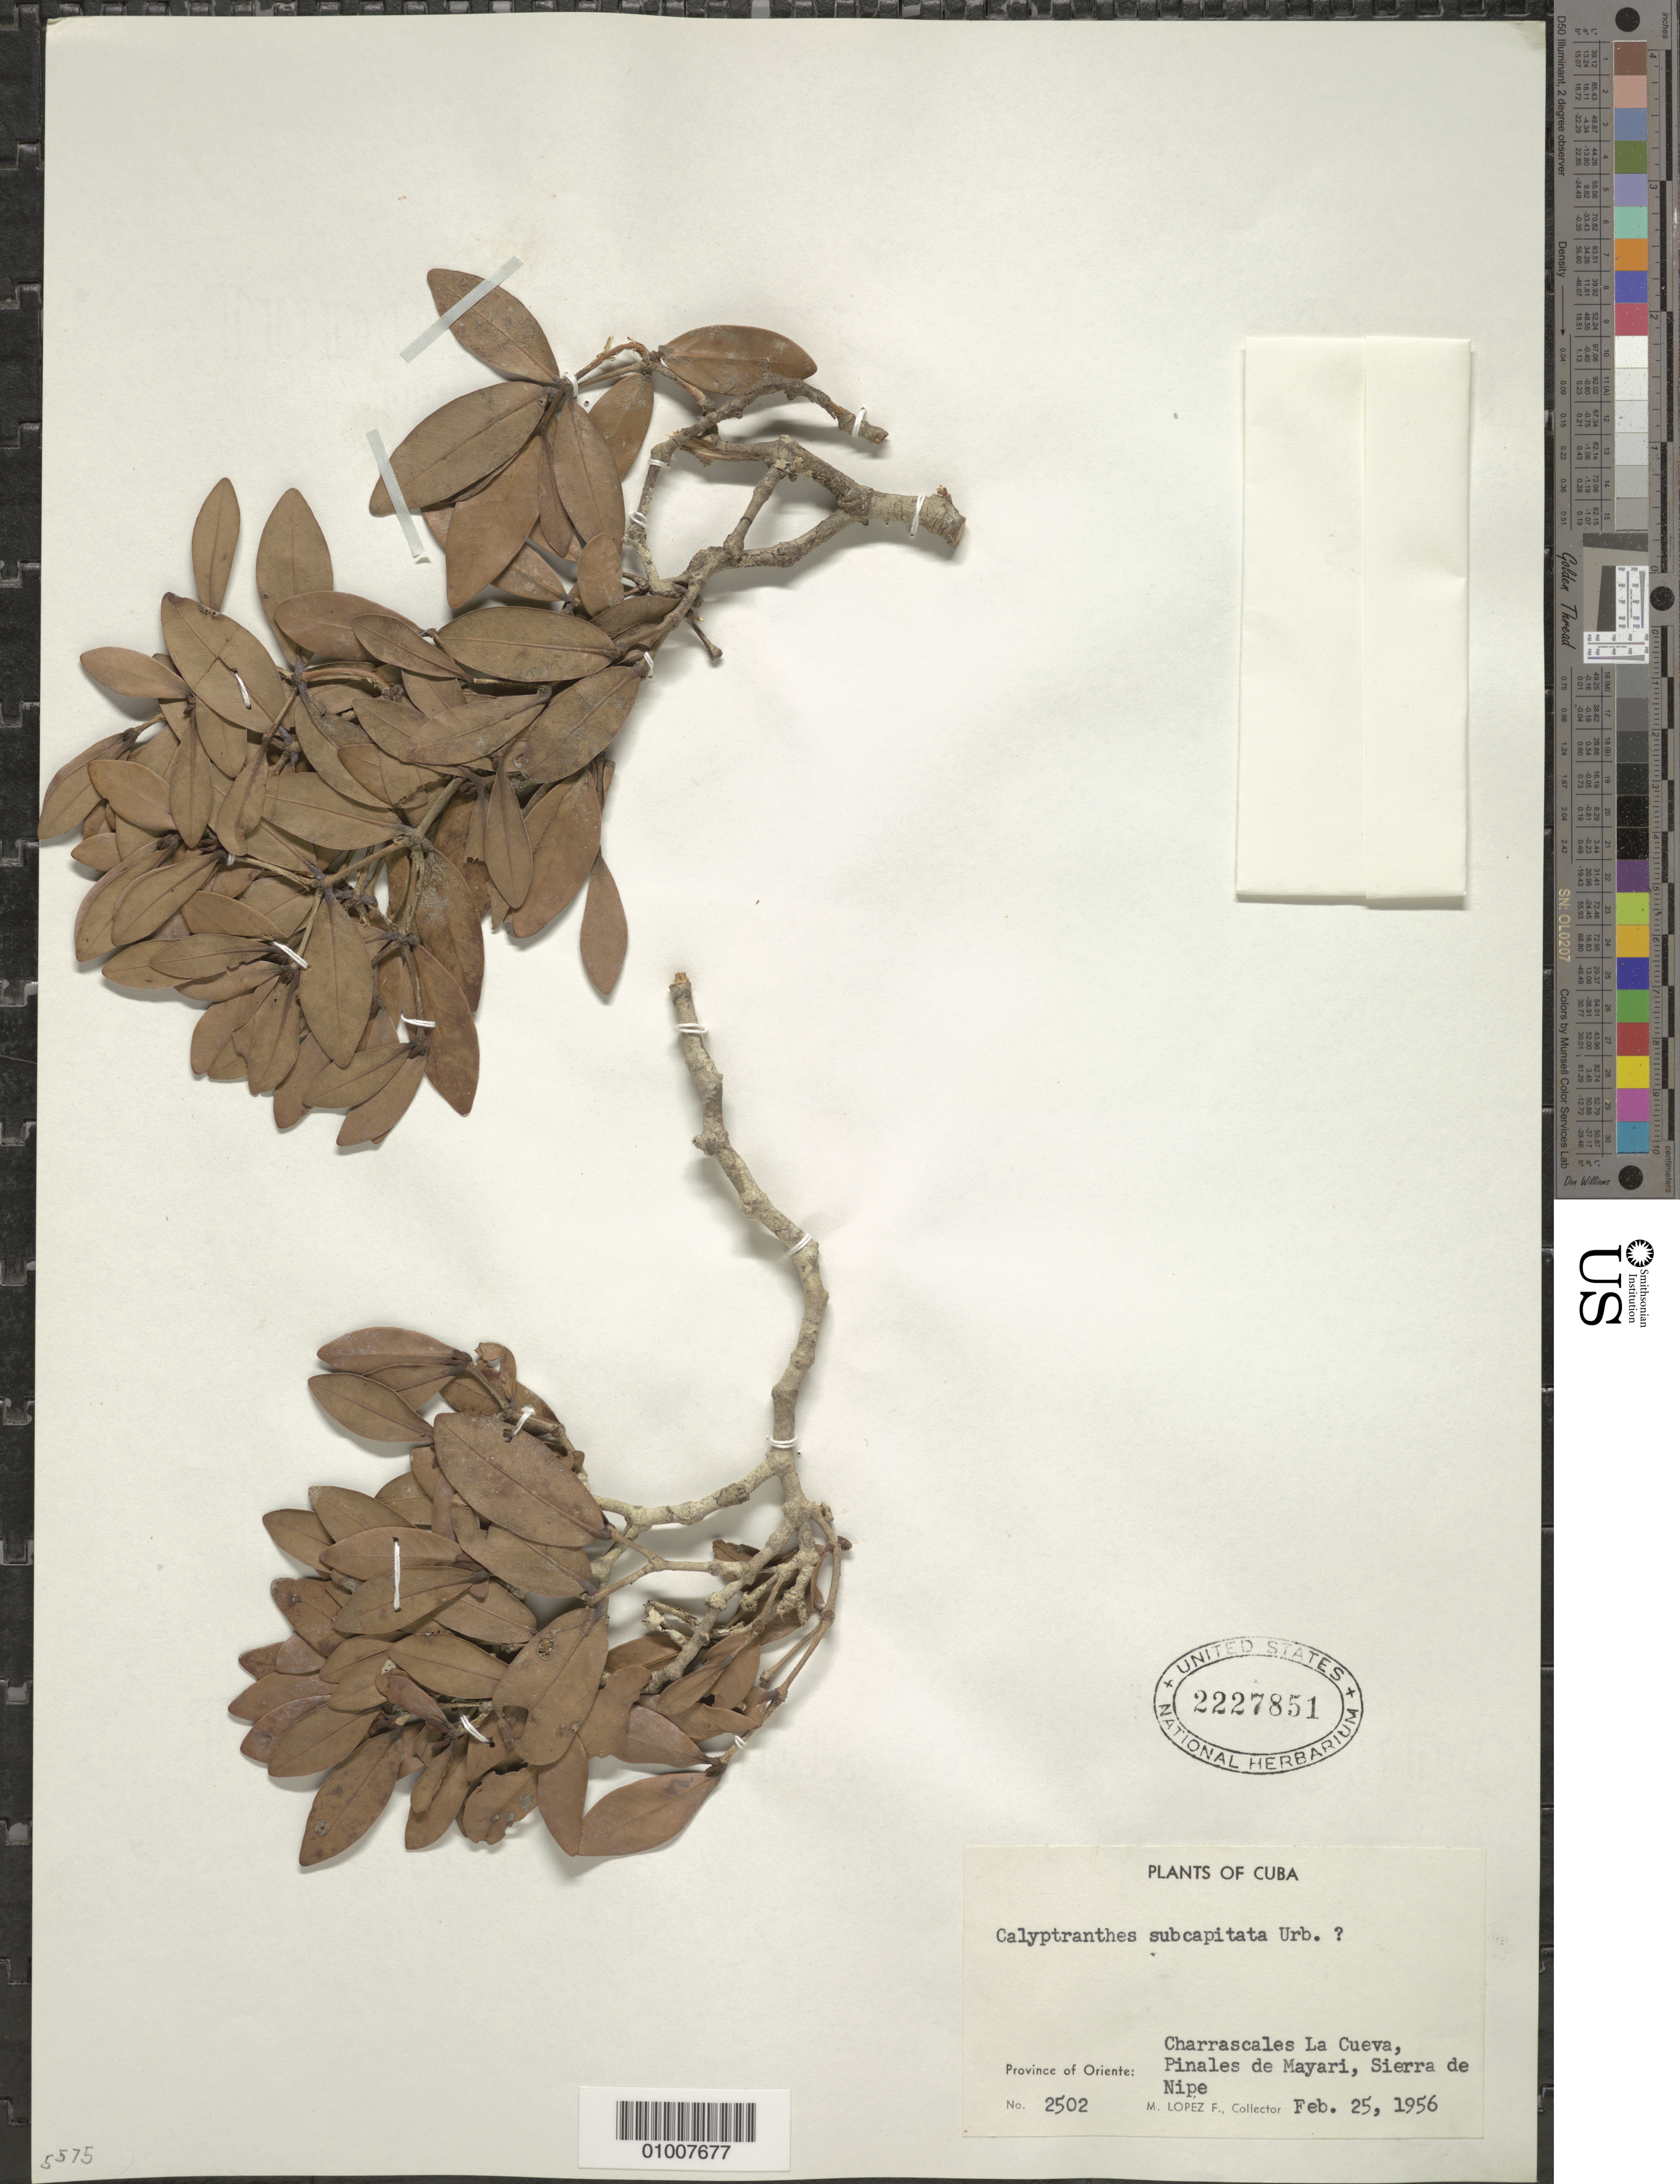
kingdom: Plantae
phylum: Tracheophyta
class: Magnoliopsida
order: Myrtales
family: Myrtaceae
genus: Myrcia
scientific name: Myrcia subcapitata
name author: (Urb.) Z. Acosta & K. Samra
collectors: M. López Figueiras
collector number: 2502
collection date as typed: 26 Feb 1956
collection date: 1956-02-26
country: Cuba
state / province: Holguín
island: Cuba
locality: Charrascales La Cueva, Pinales de Mayari, Sierra de Nipe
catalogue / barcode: US 2227851